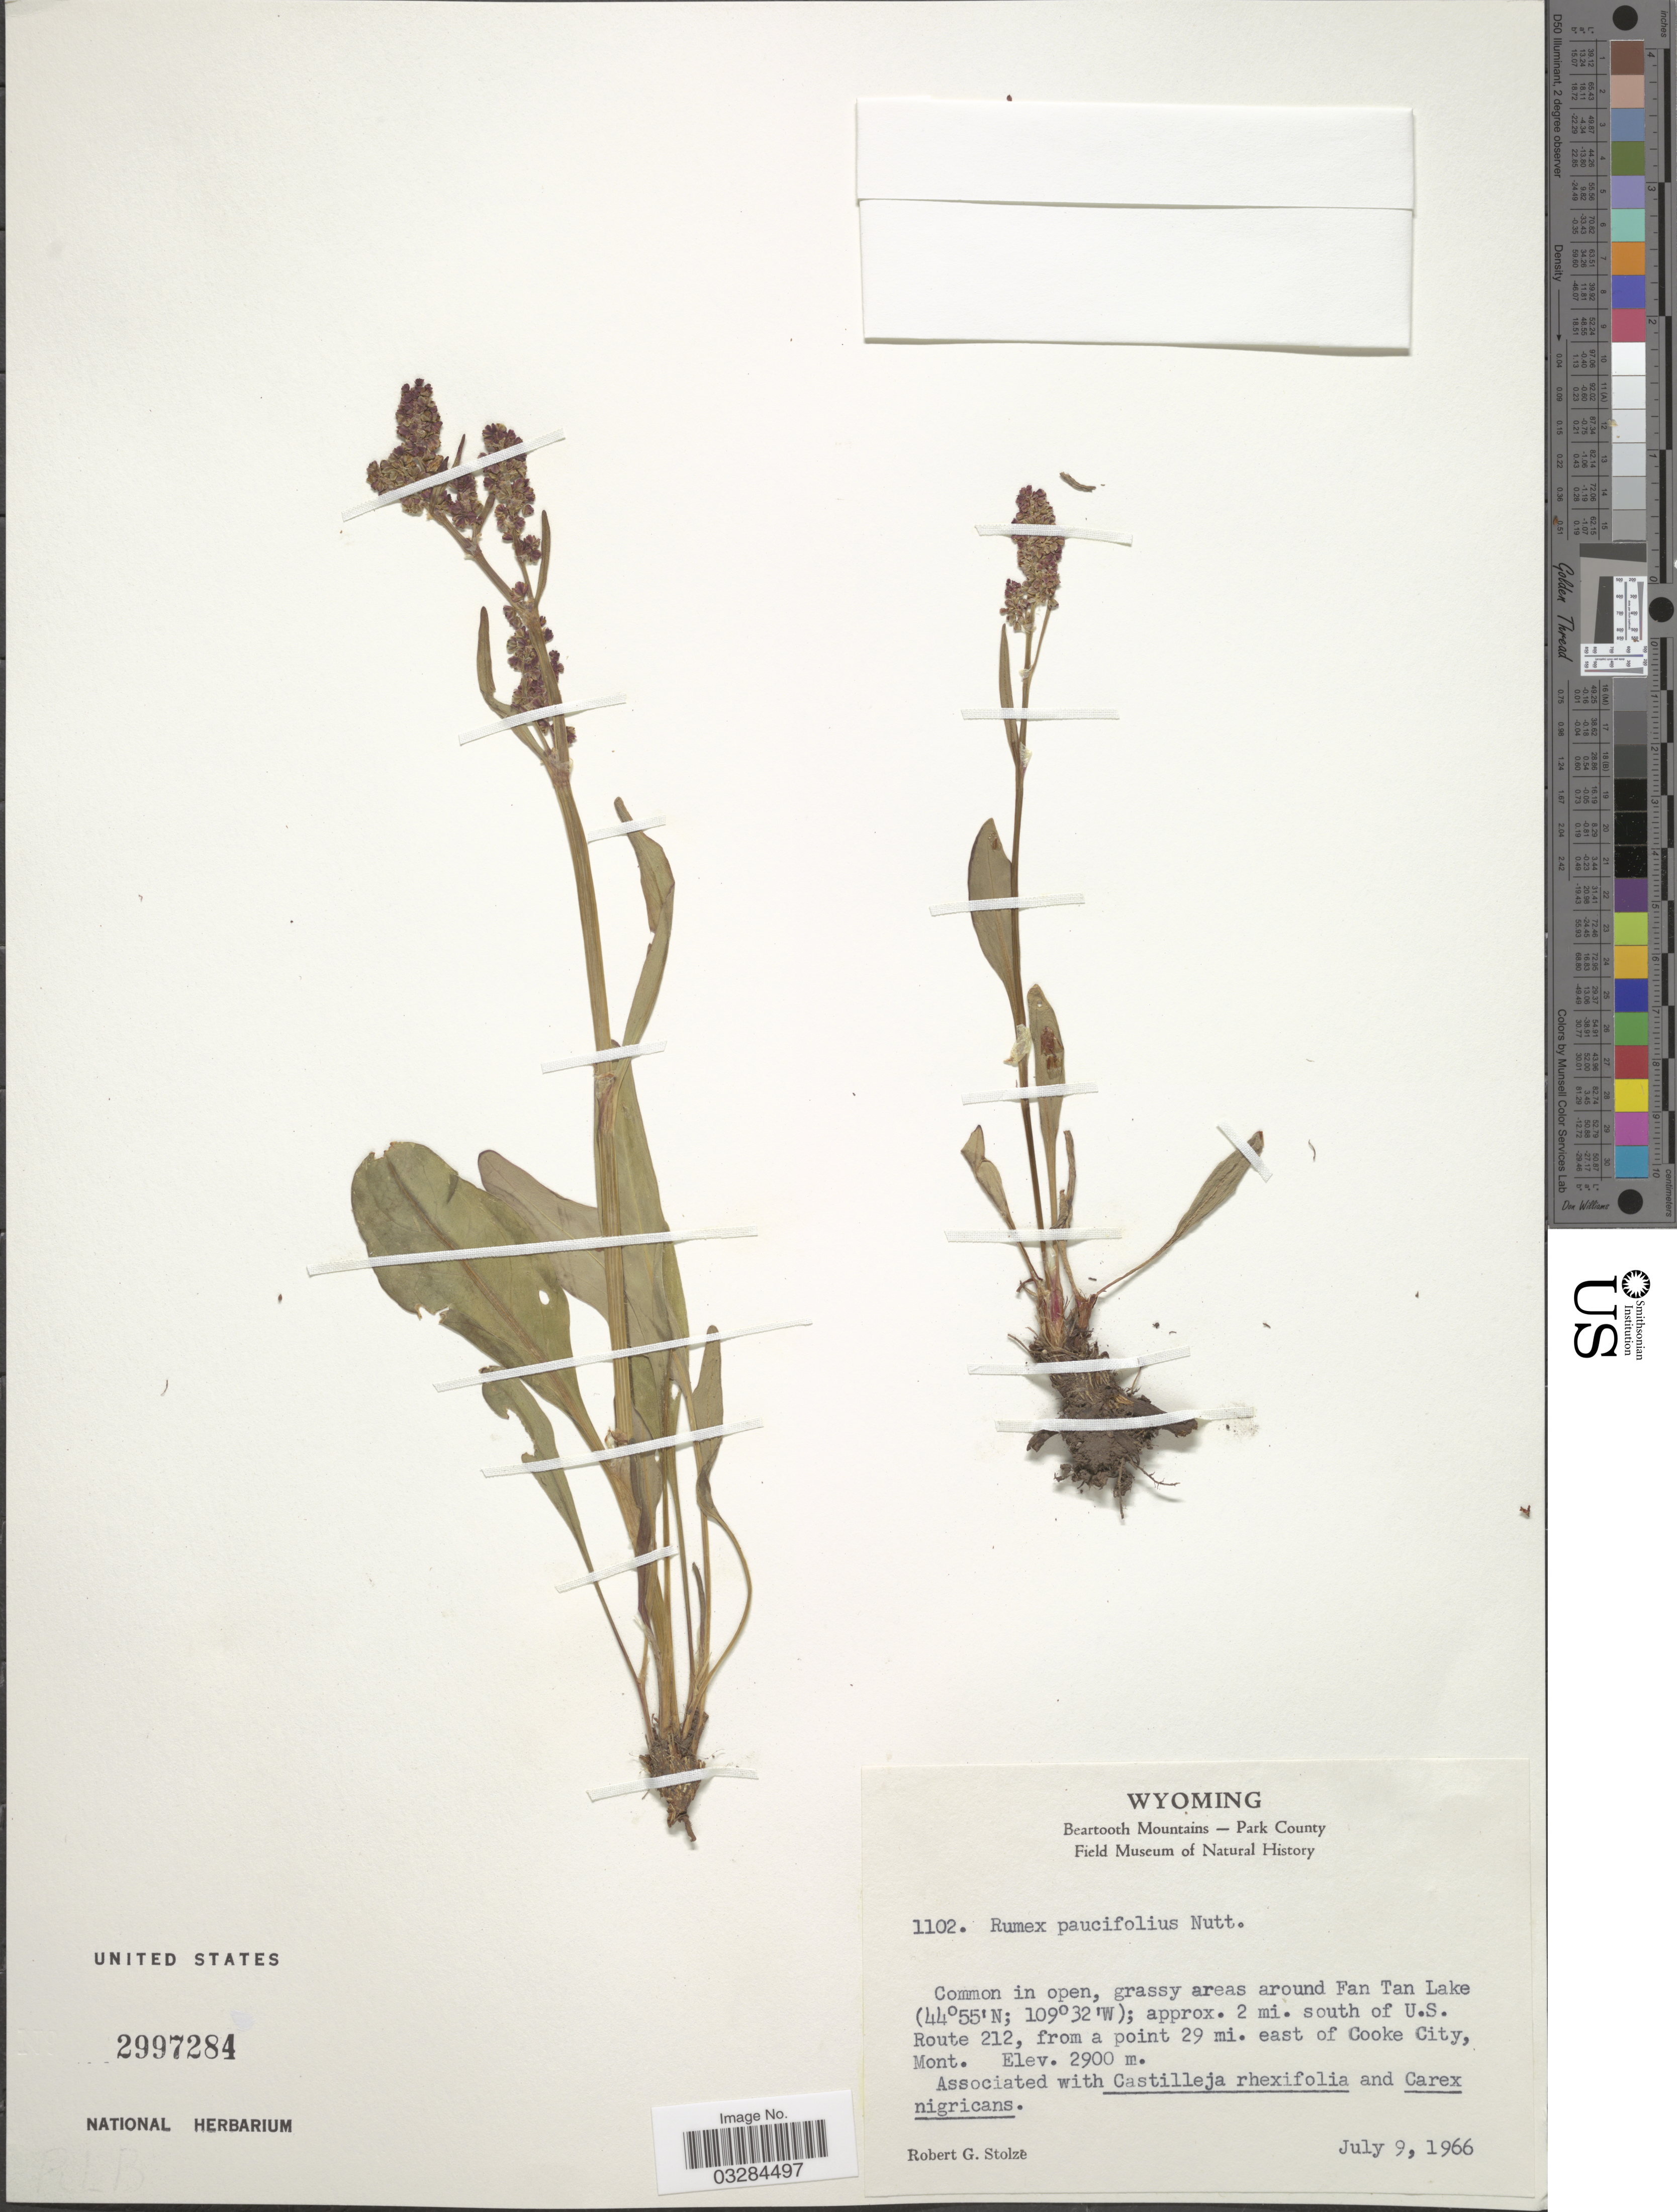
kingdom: Plantae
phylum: Tracheophyta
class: Magnoliopsida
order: Caryophyllales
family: Polygonaceae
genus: Rumex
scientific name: Rumex paucifolius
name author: Nutt.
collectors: R. G. Stolze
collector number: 1102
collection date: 1966-07-09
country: United States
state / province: Montana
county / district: Park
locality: Beartooth Mountains - Park County, Common in open, grassy areas around Fan Tan Lake; approx. 2 mi. south of U.S. Route 212, from a point 29 mi. east of Cooke City, Mont.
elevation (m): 2900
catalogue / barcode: US 2997284